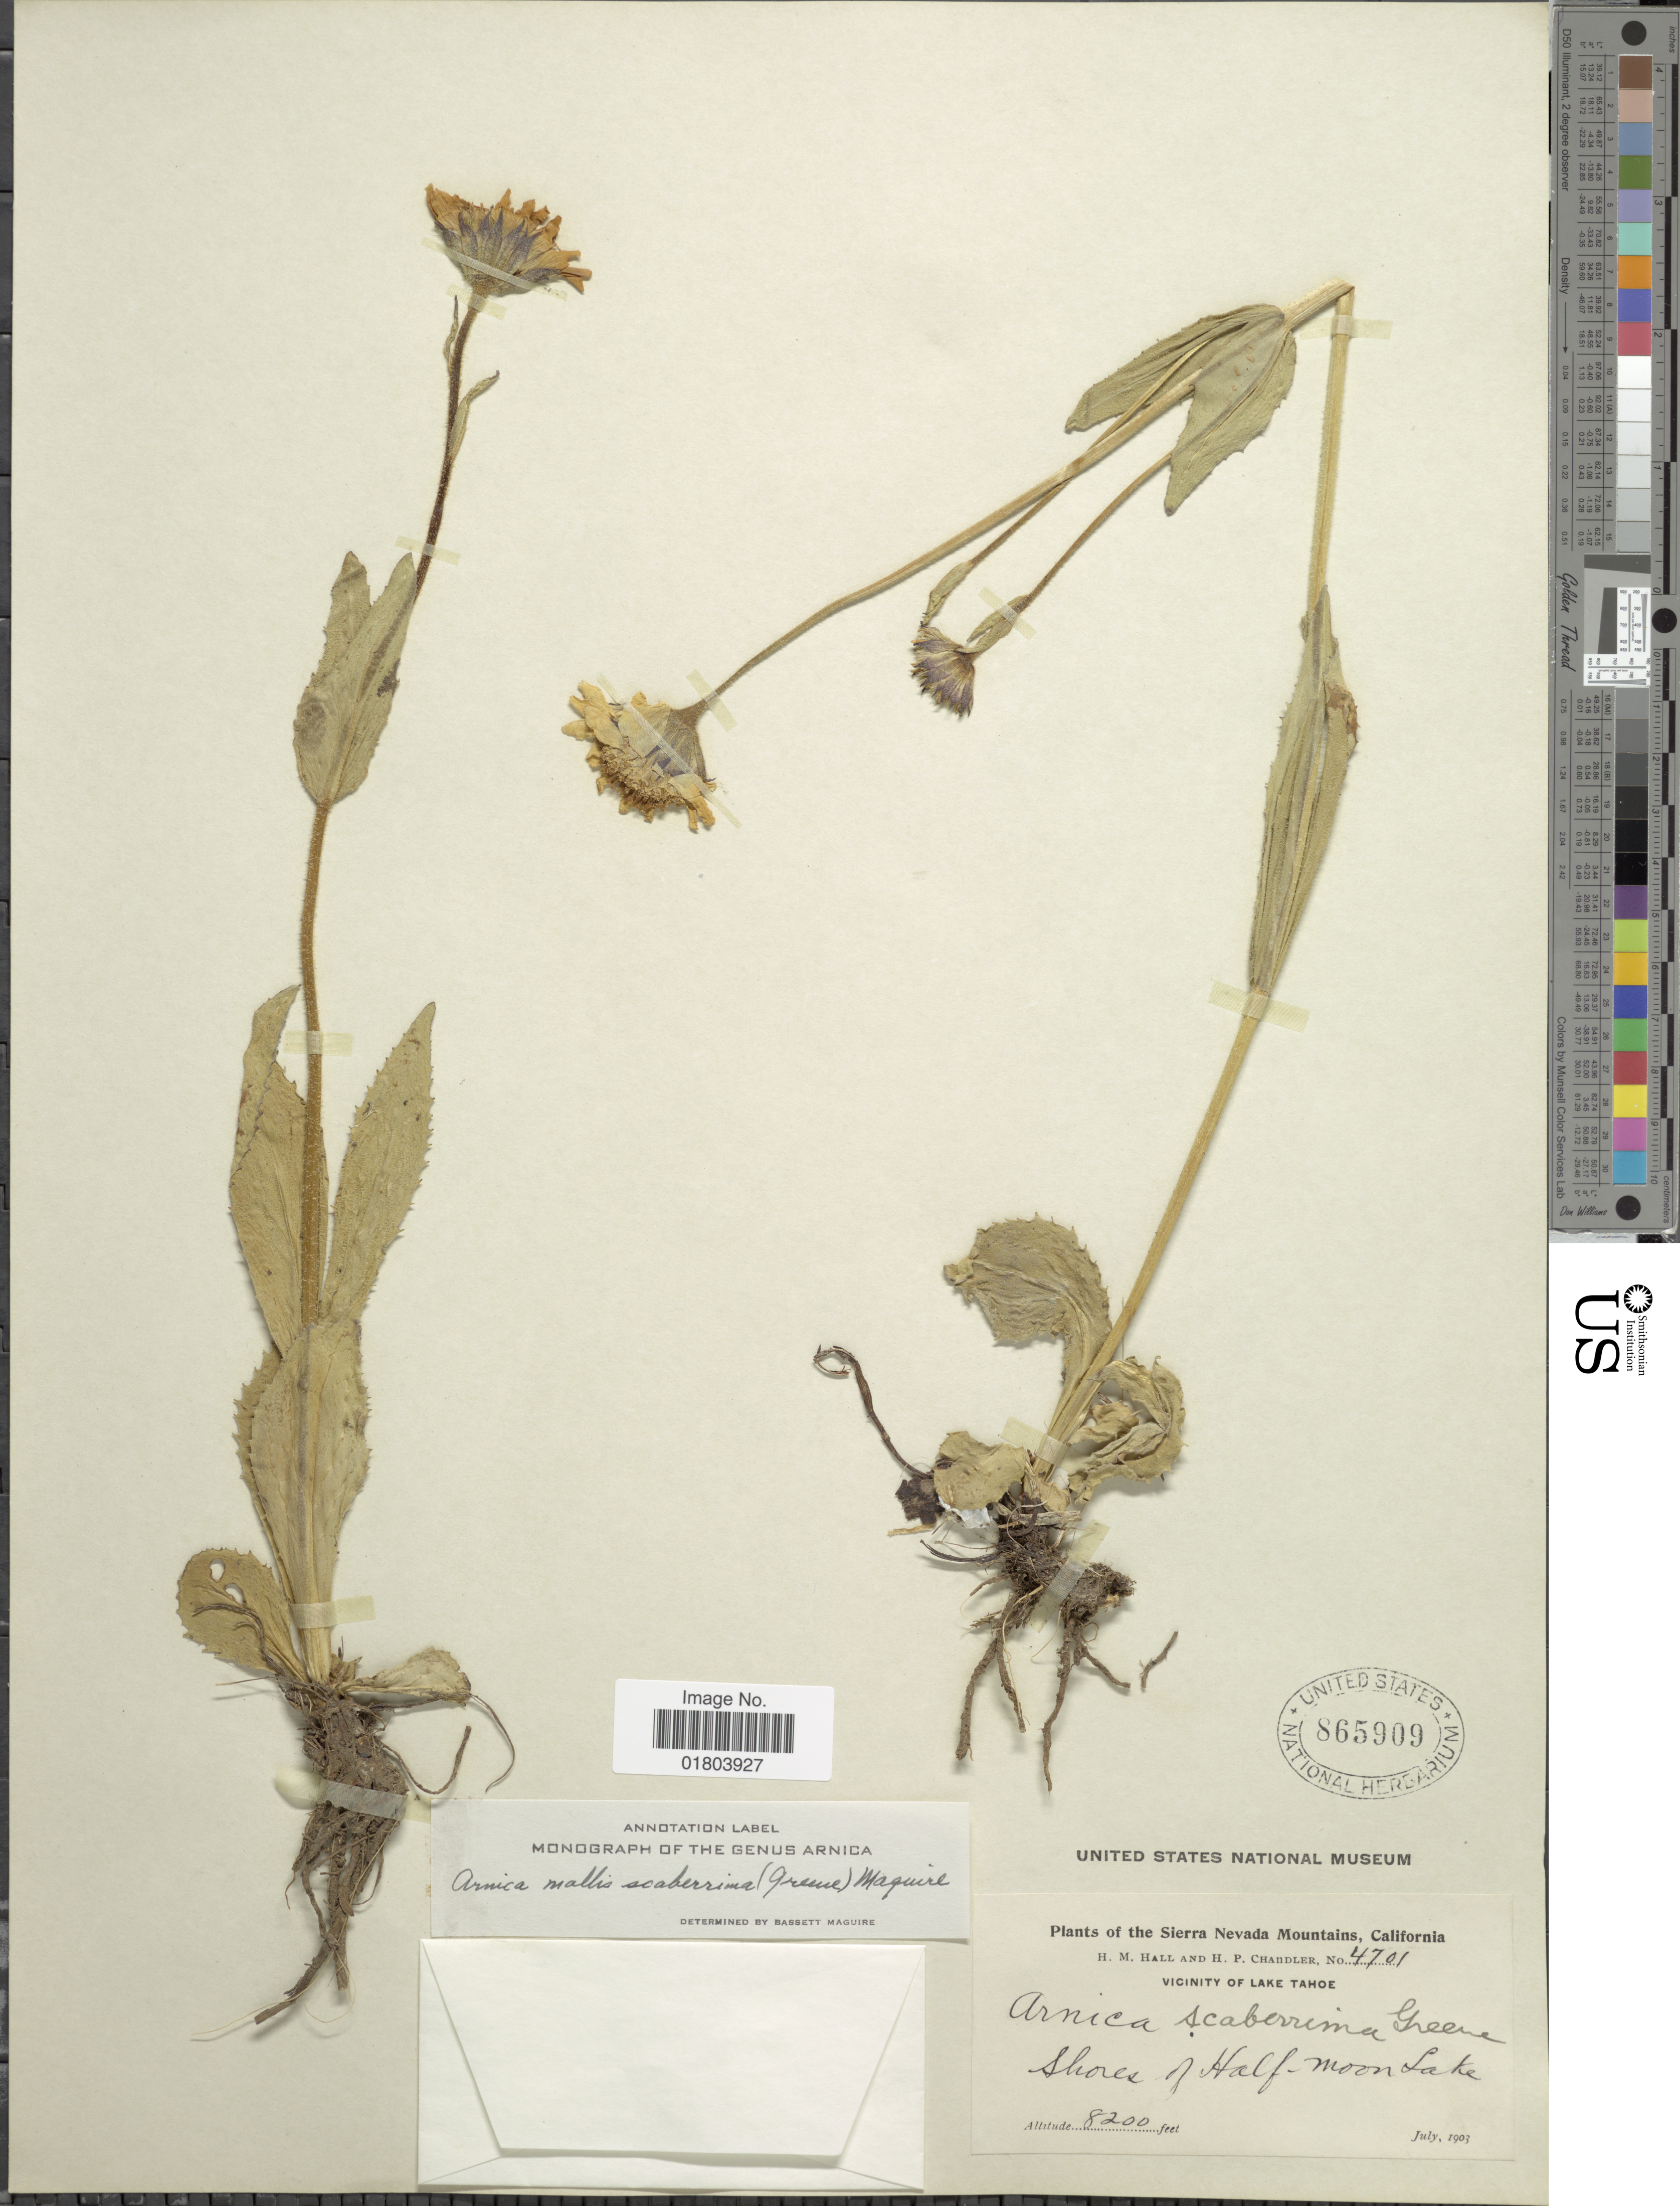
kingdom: Plantae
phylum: Tracheophyta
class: Magnoliopsida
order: Asterales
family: Asteraceae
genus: Arnica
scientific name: Arnica mollis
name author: Hook.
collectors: H. M. Hall & H. Chandler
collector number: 4701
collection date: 1903-07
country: United States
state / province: California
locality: The Sierra Nevada Mountains, Vicinity of Lake Tahoe, shores of Half-moon Lake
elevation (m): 2499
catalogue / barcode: US 865909